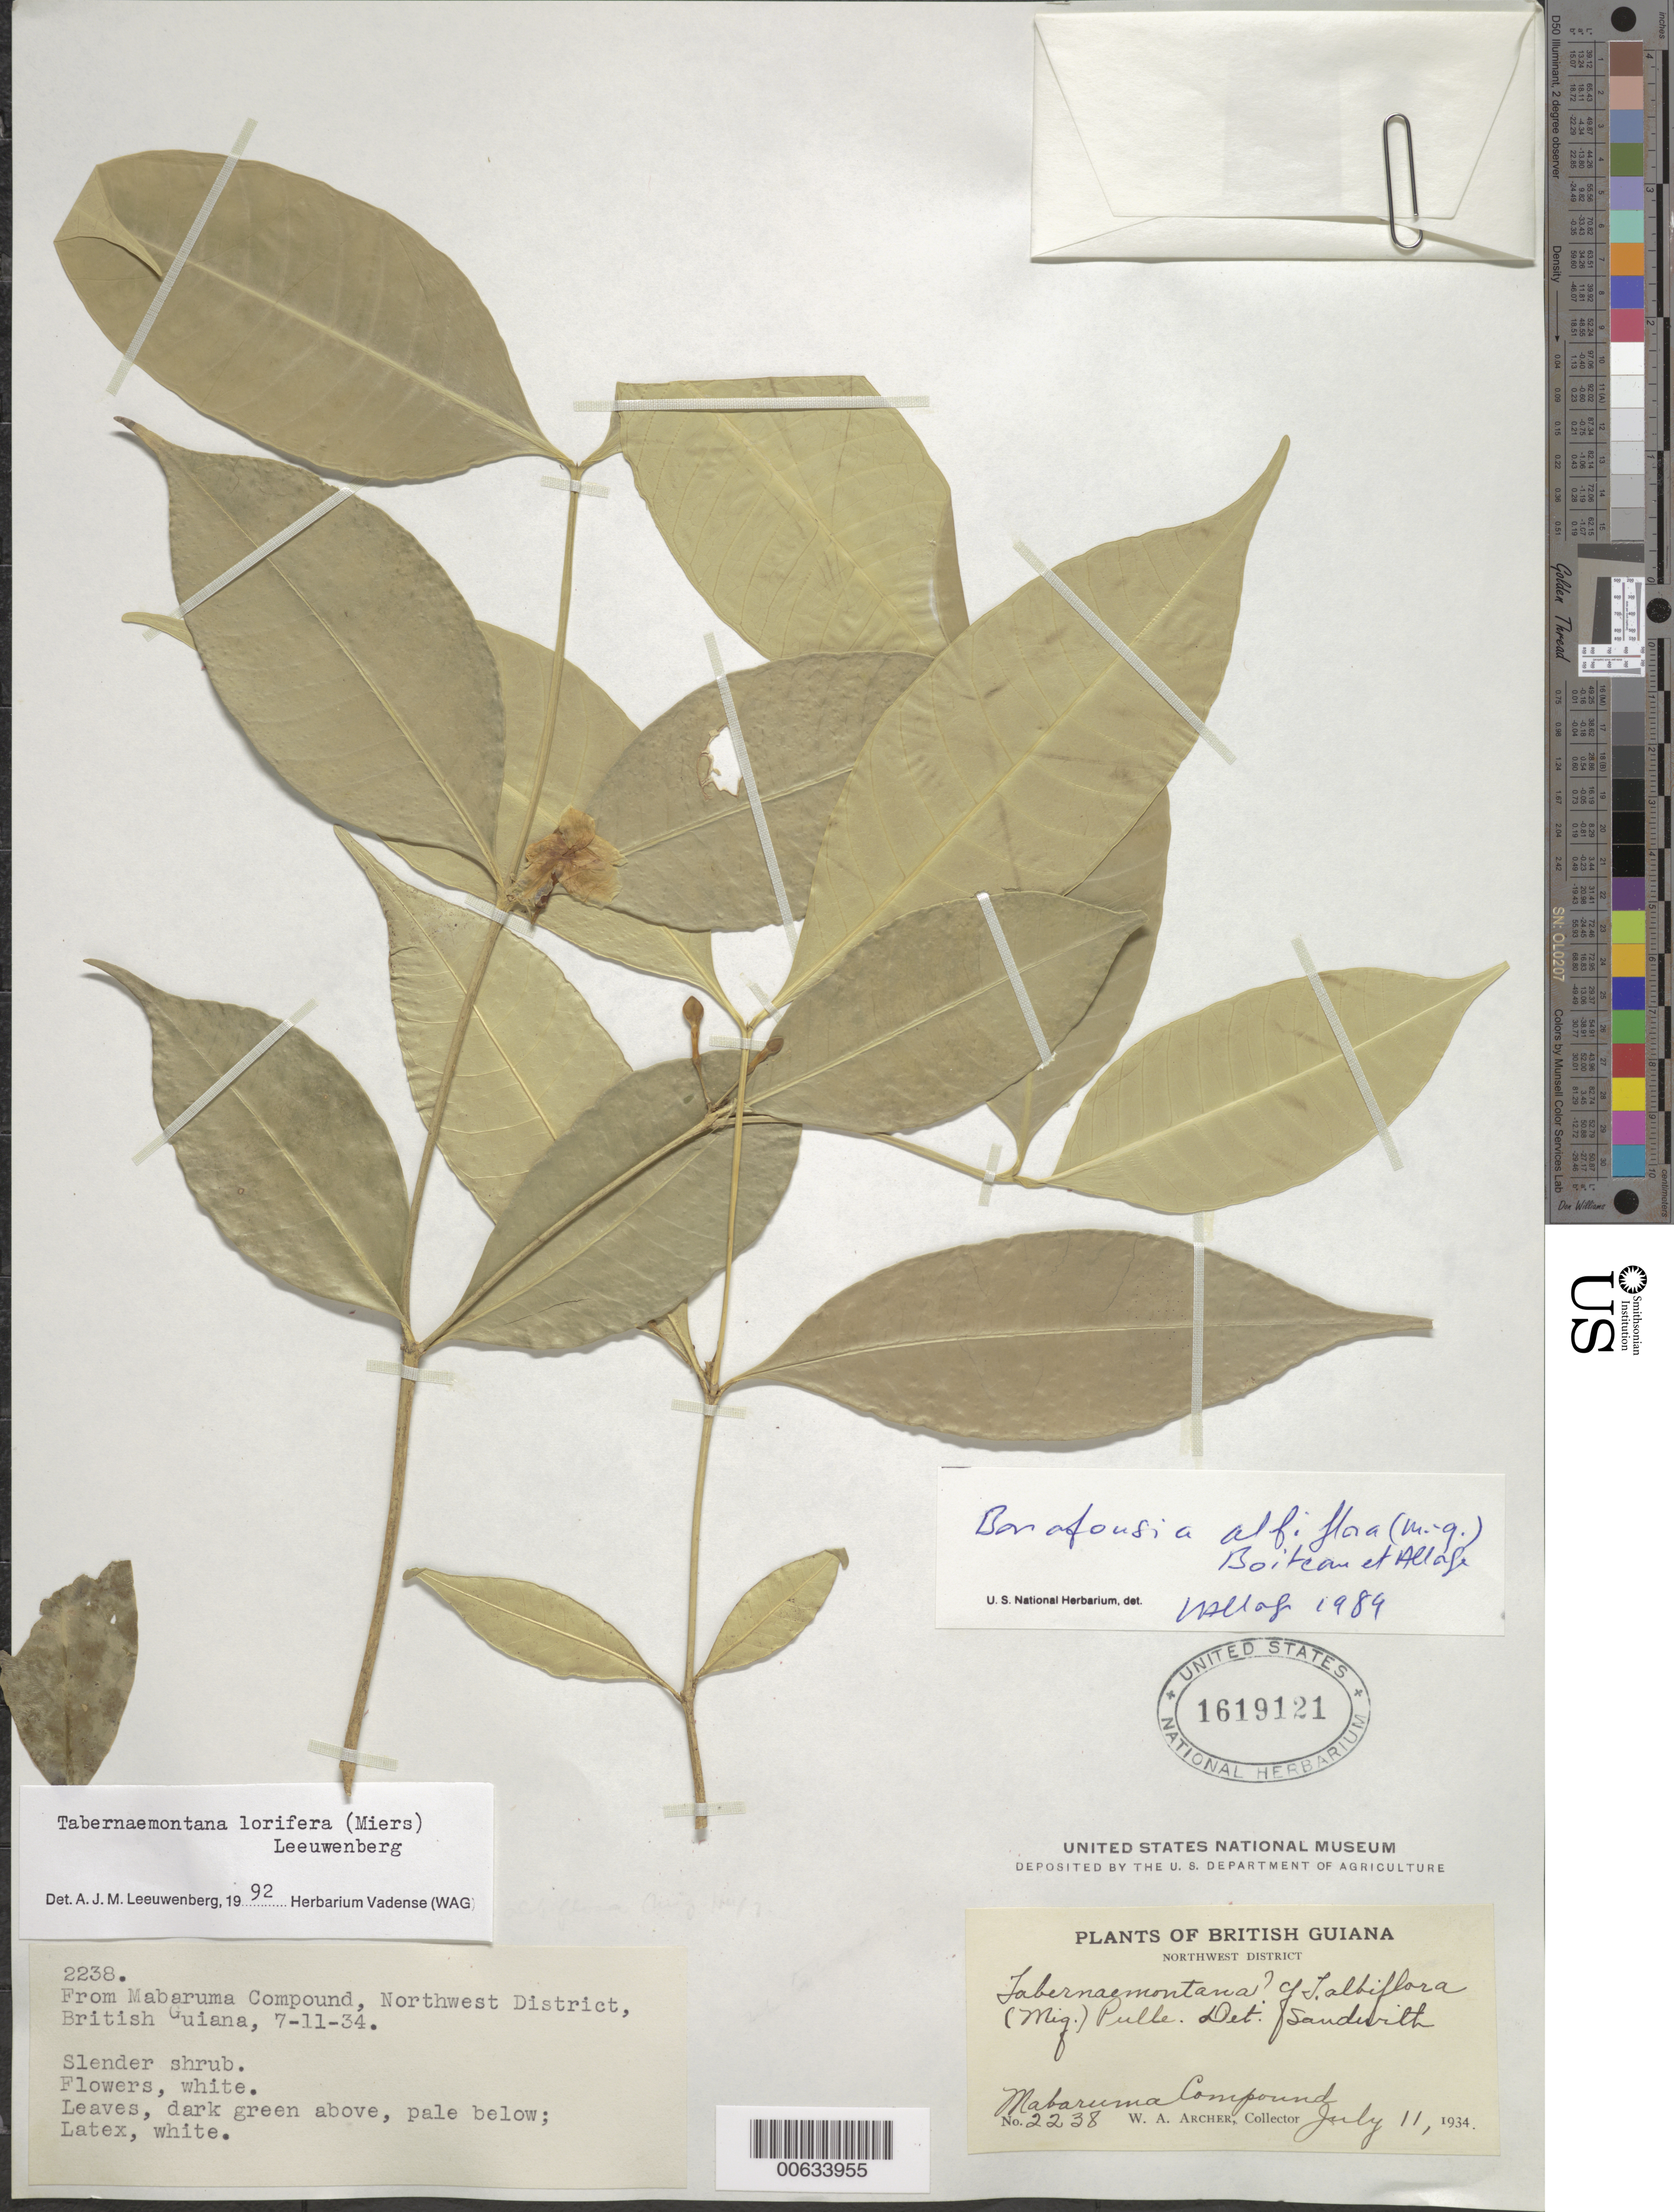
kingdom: Plantae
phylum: Tracheophyta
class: Magnoliopsida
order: Gentianales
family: Apocynaceae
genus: Tabernaemontana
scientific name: Tabernaemontana lorifera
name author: (Miers) Leeuwenb.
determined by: Leeuwenberg, A. J. M.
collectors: W. A. Archer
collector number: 2238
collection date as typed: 11-Jul-34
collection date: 1934-07-11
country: Guyana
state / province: Barima-Waini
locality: Mabaruma Compound, NW Dist.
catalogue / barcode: US 1619121